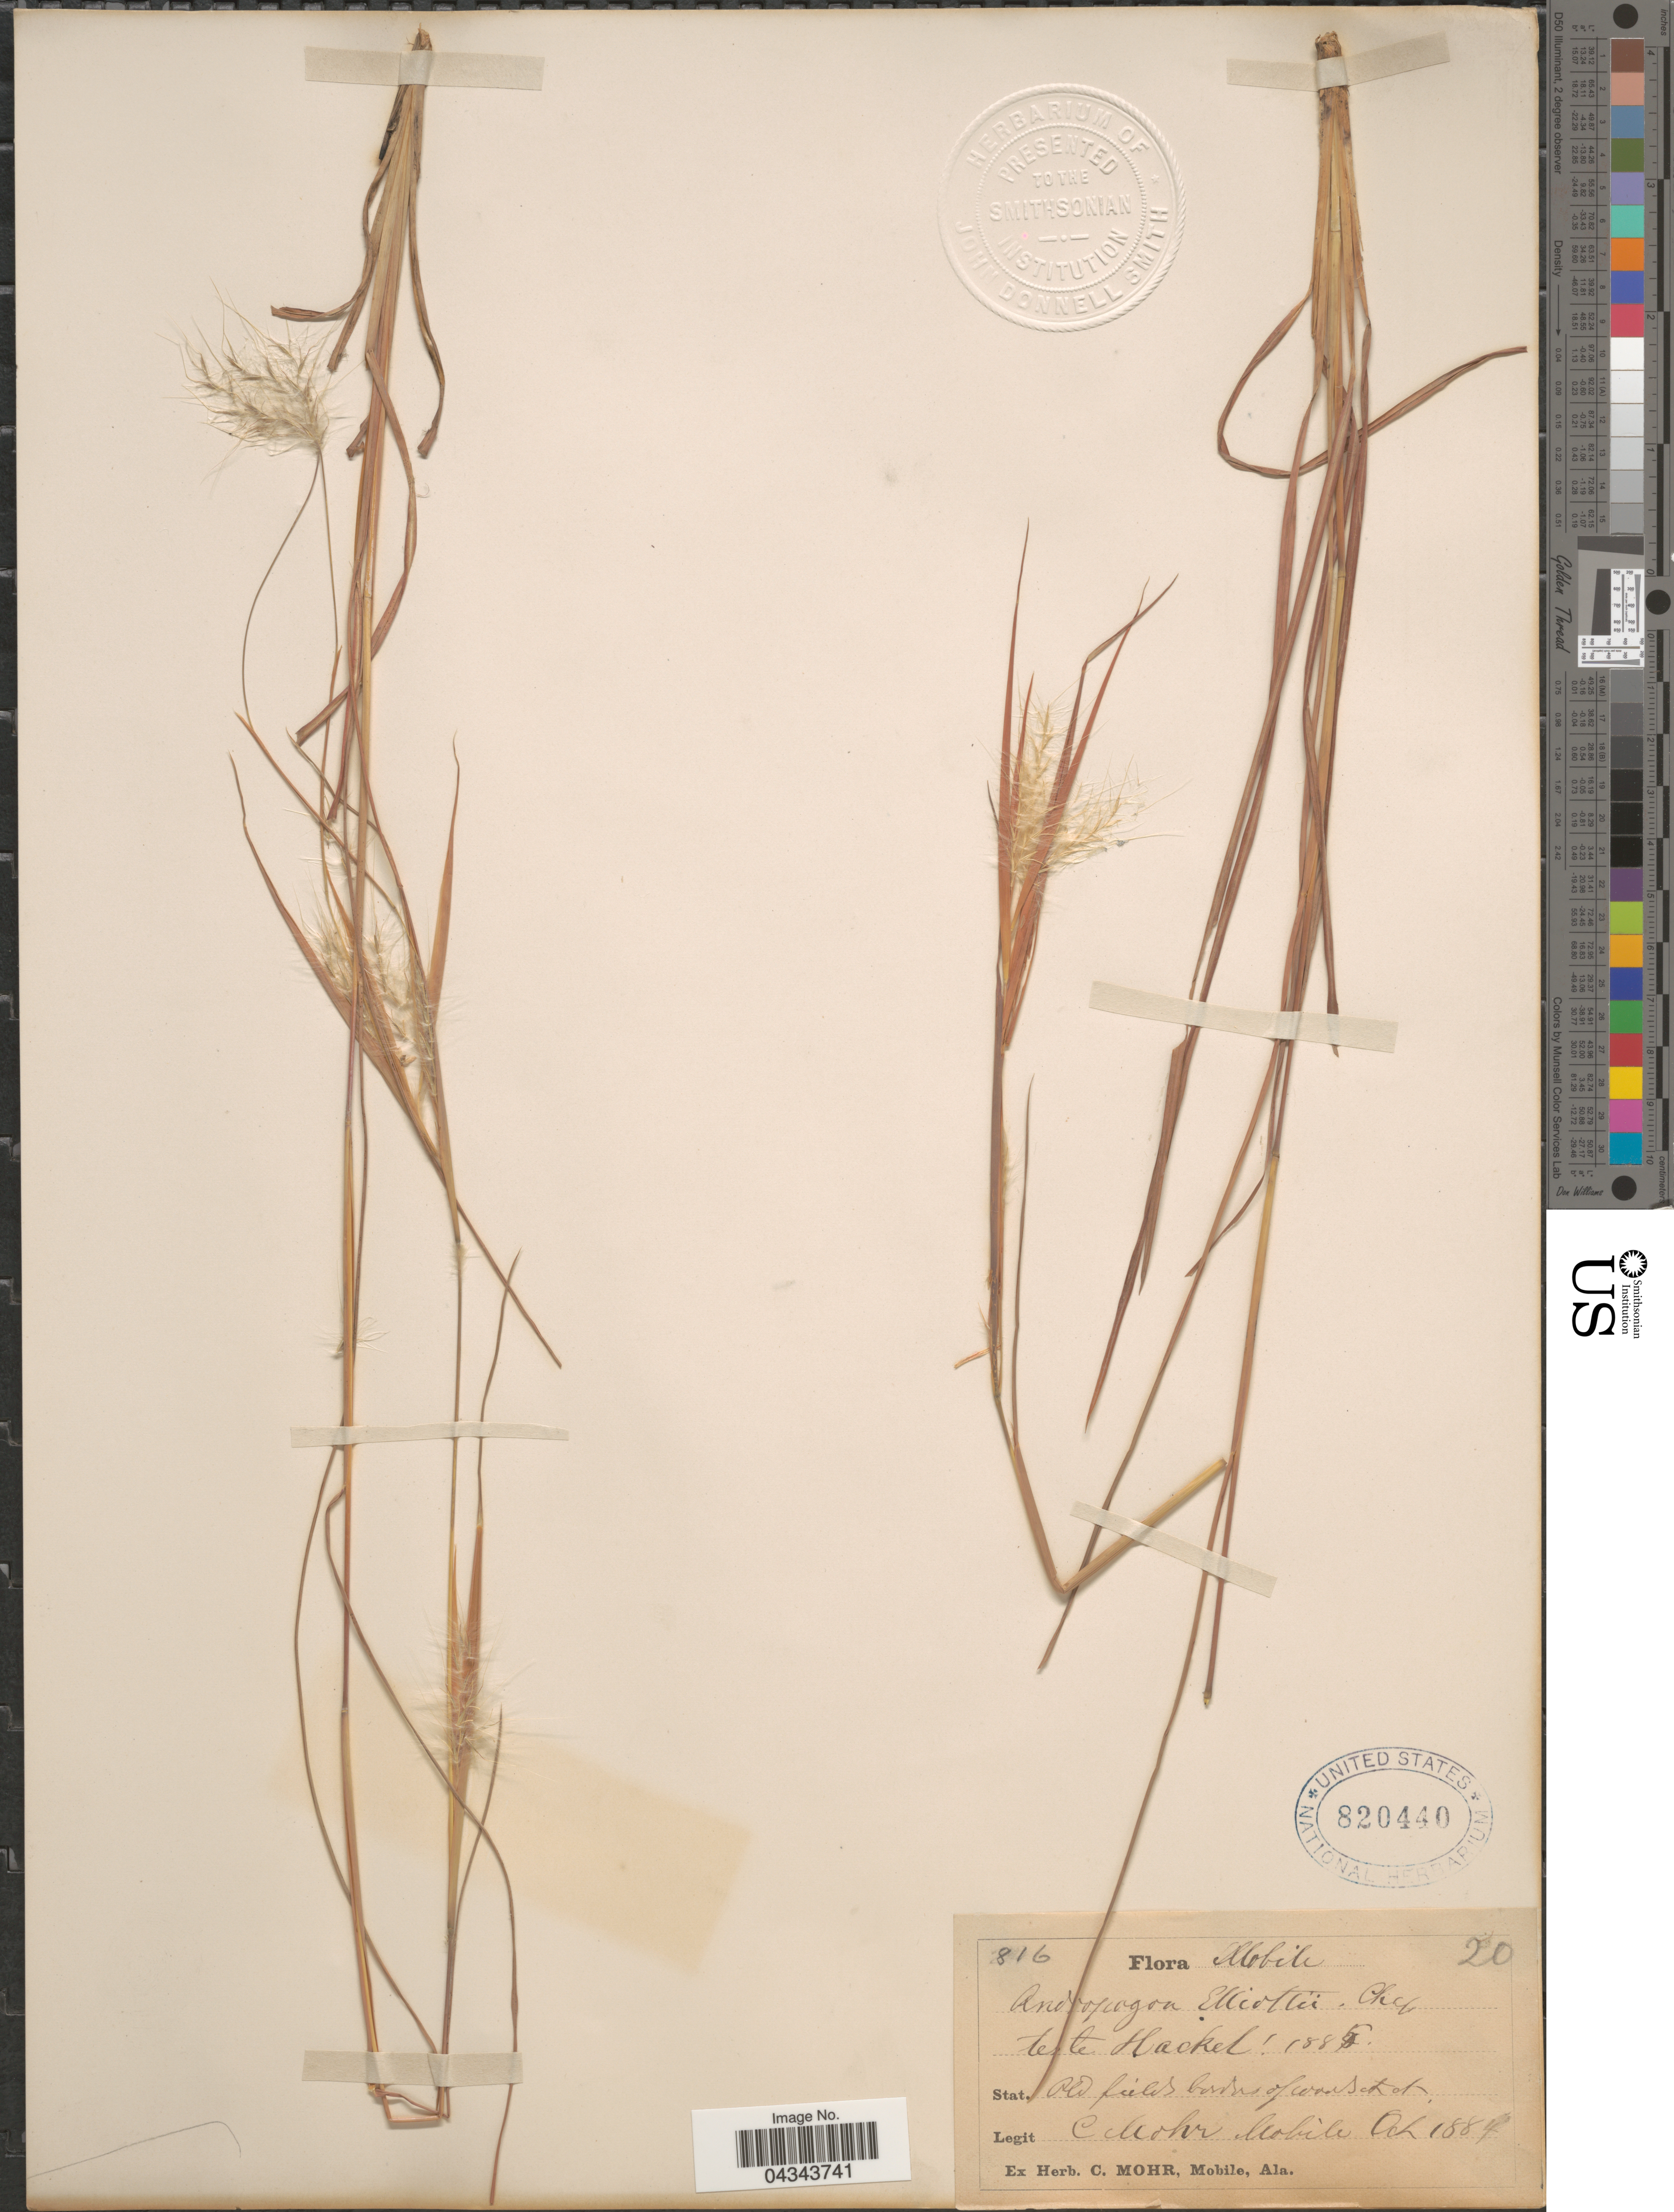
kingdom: Plantae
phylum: Tracheophyta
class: Liliopsida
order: Poales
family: Poaceae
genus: Andropogon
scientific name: Andropogon ternarius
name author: Michx.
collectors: C. T. Mohr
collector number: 816/20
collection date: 1884-10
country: United States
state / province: Alabama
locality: Mobile.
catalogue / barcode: US 820440